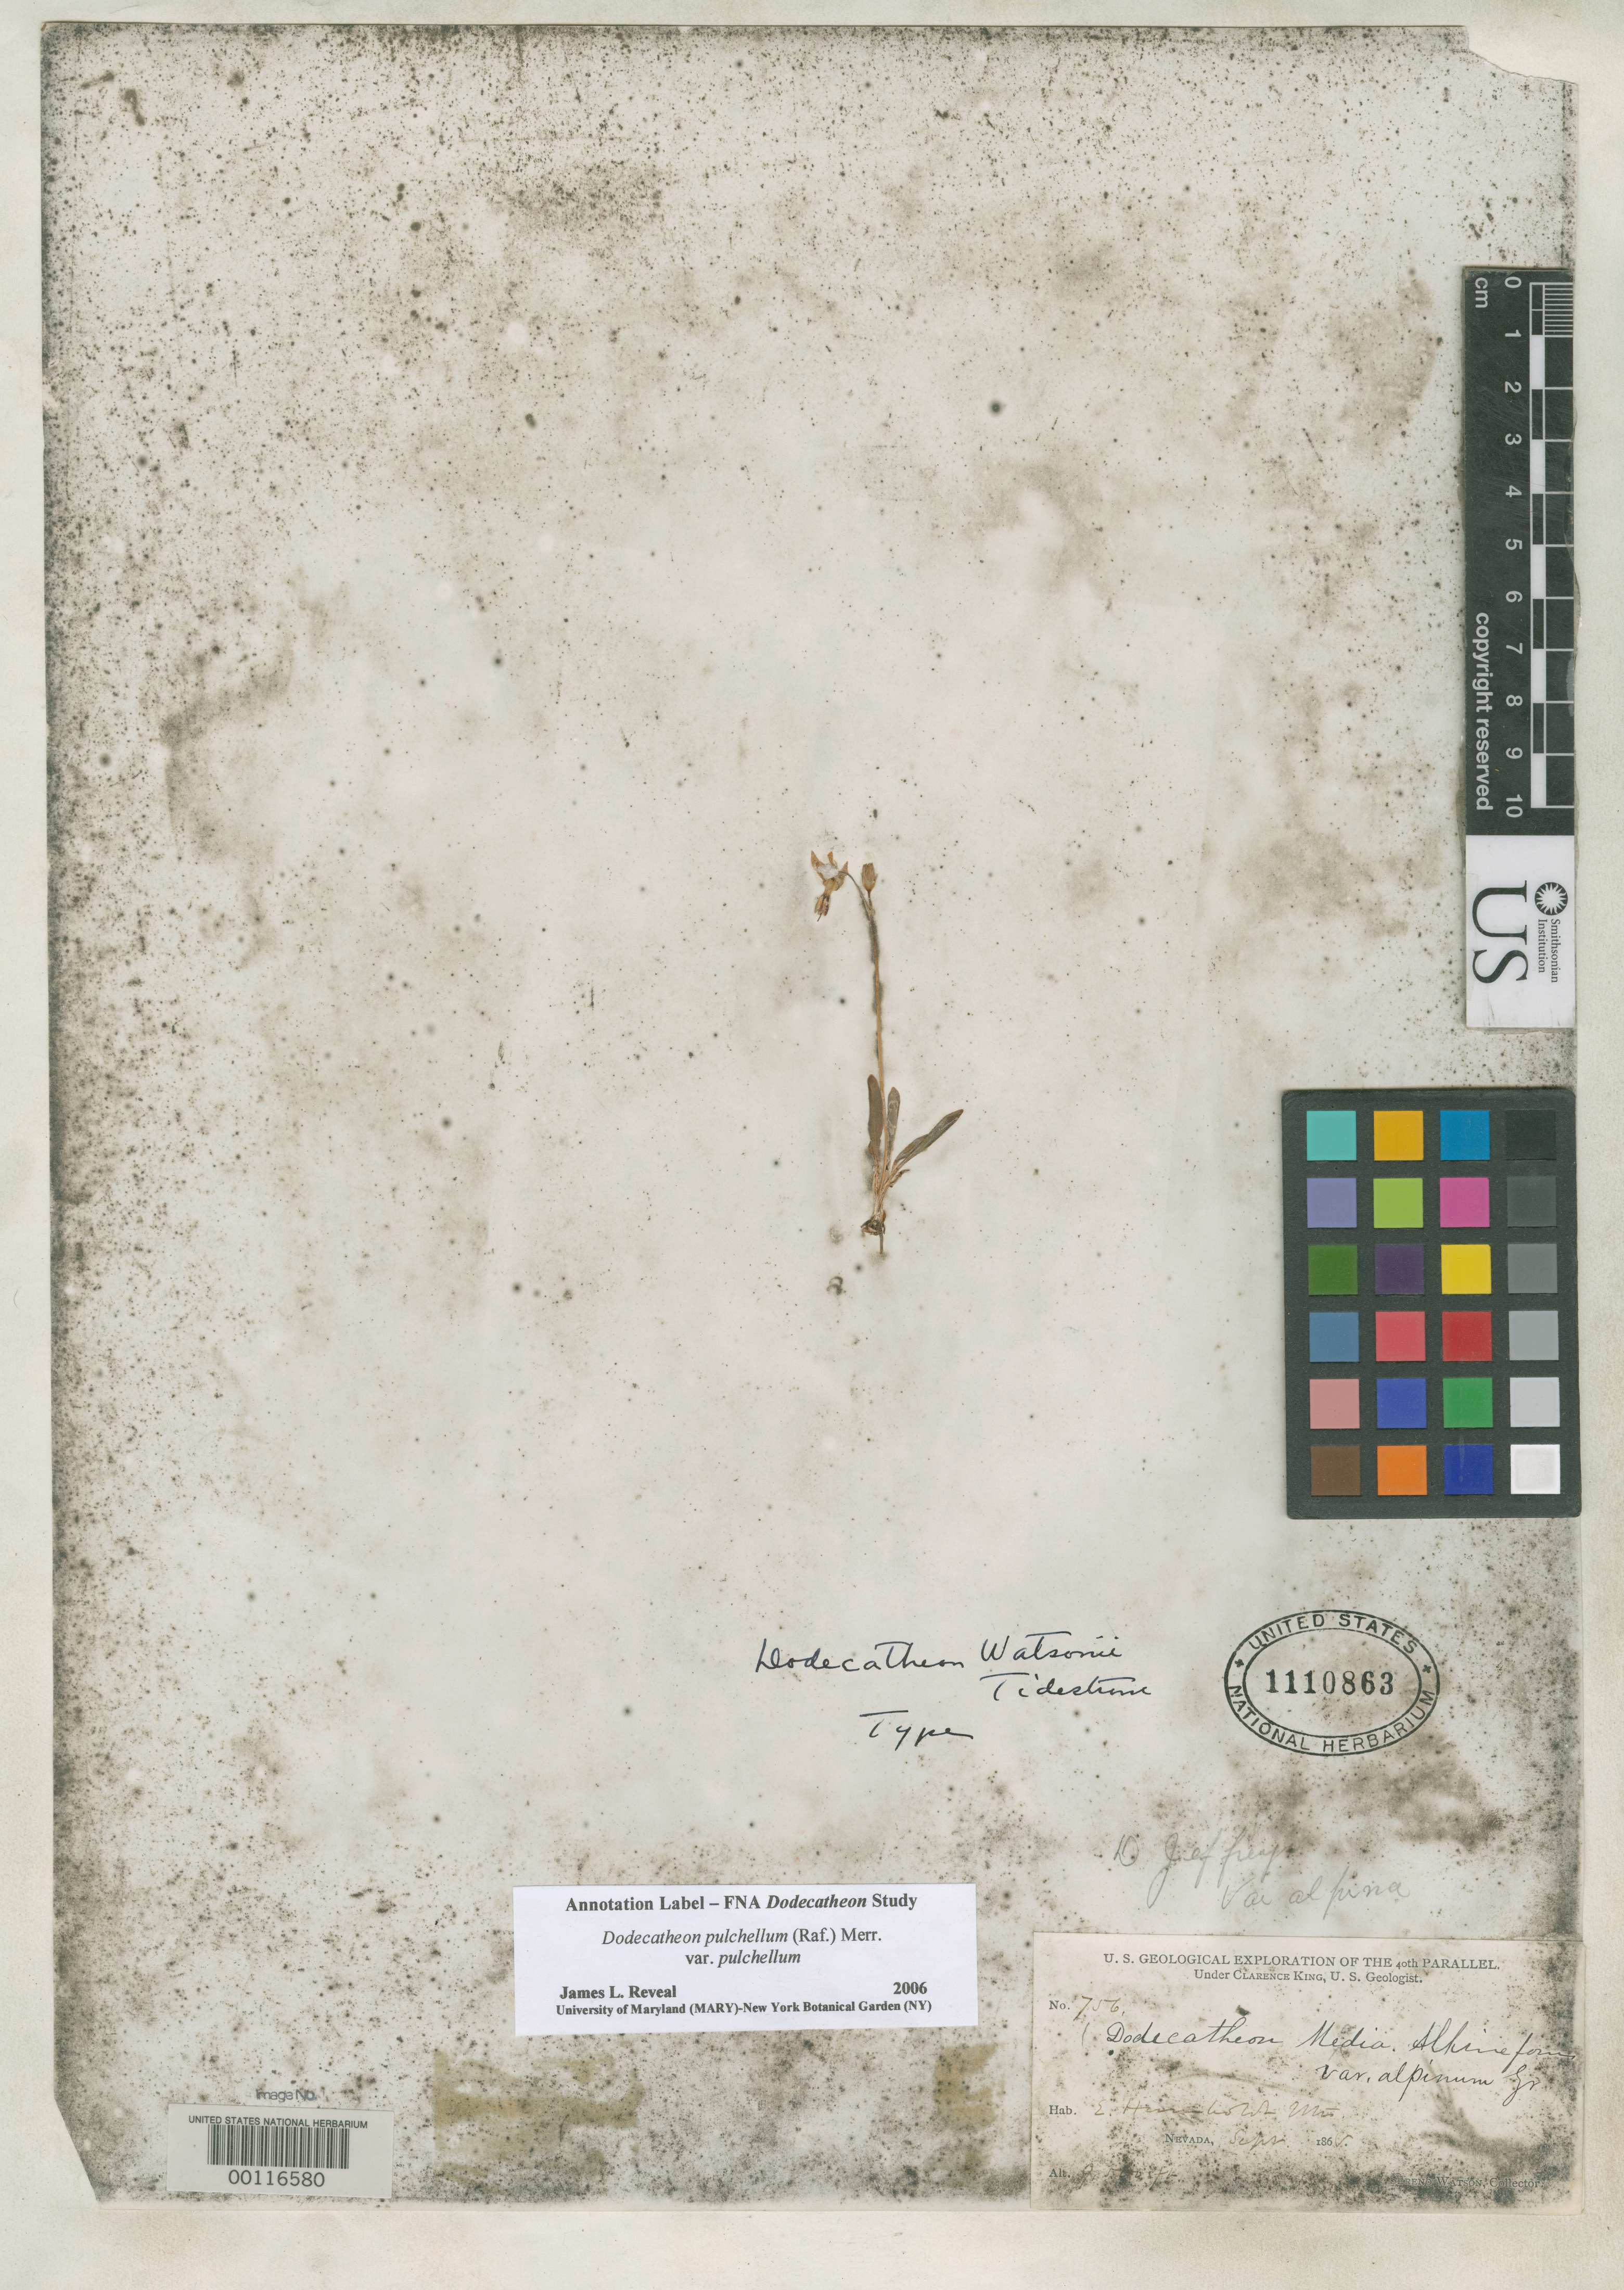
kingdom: Plantae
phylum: Tracheophyta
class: Magnoliopsida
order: Ericales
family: Primulaceae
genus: Dodecatheon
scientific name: Dodecatheon watsonii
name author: Tidestr.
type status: Holotype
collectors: S. Watson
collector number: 756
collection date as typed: Sep 1865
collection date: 1865-09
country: United States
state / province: Nevada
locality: E Humboldt Mountains.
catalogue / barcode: US 1110863